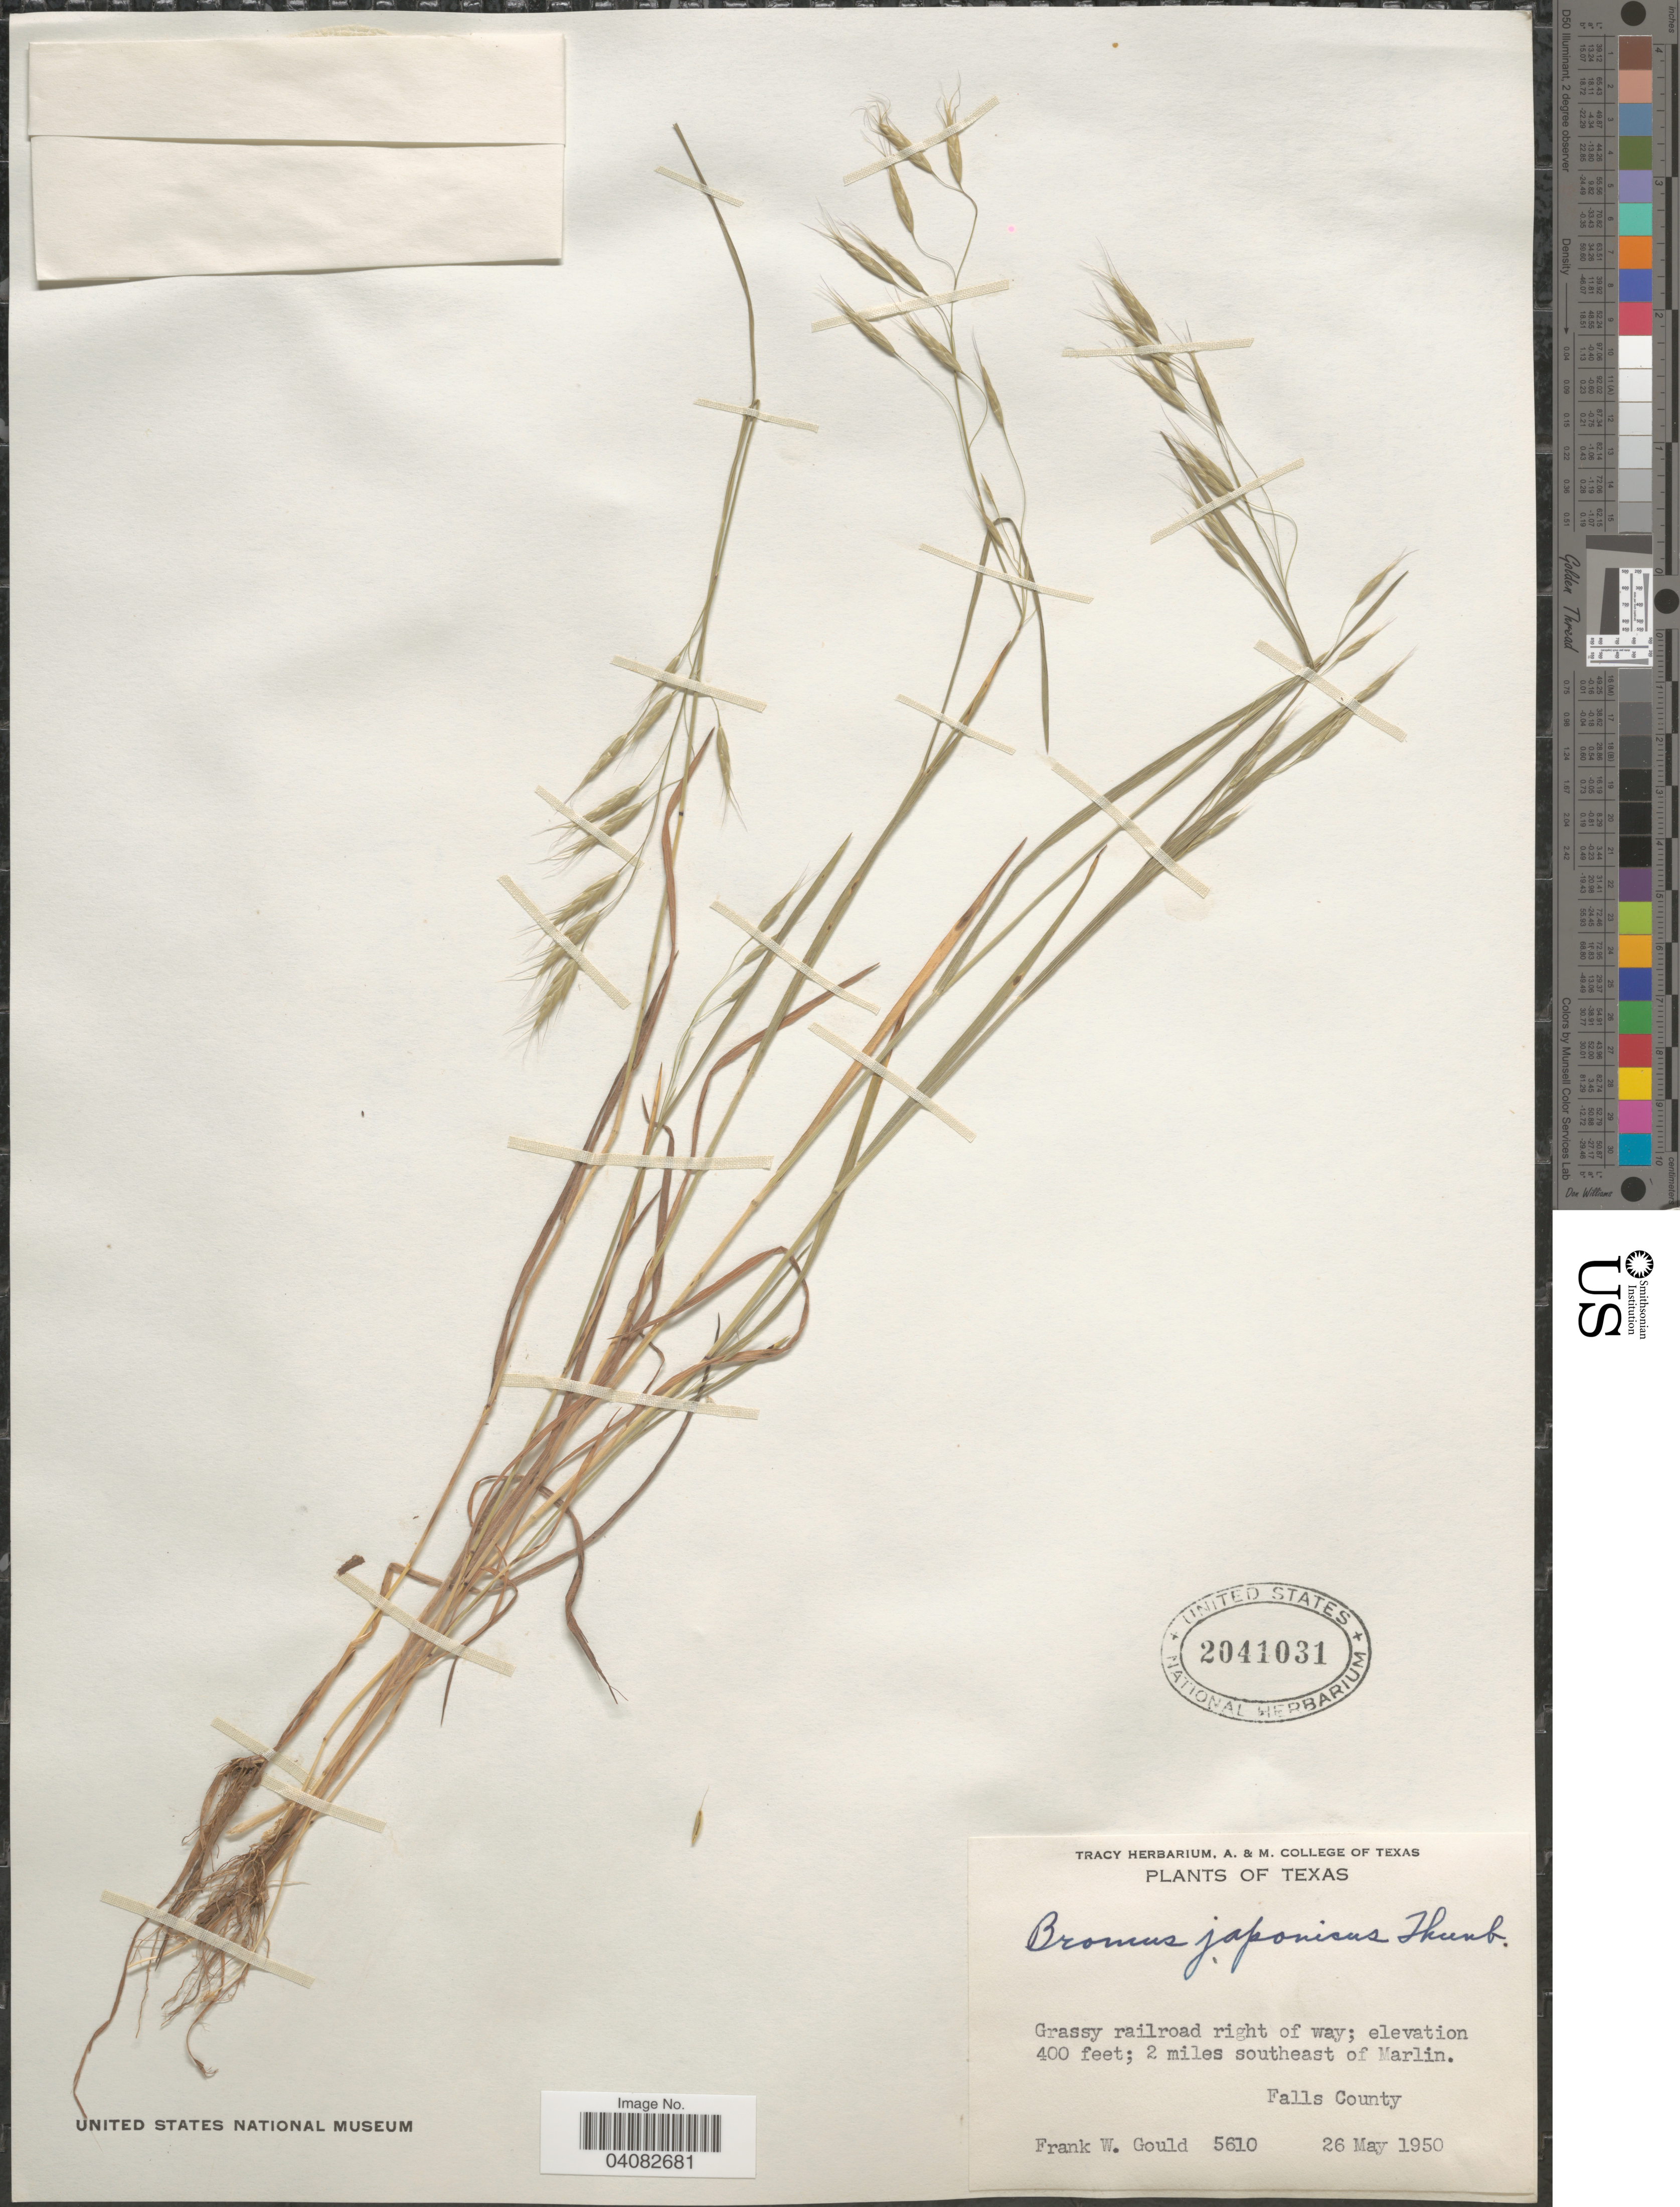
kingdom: Plantae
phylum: Tracheophyta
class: Liliopsida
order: Poales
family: Poaceae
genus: Bromus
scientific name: Bromus japonicus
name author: Houtt.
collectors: F. W. Gould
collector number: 5610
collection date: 1950-05-26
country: United States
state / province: Texas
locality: Grassy railroad right of way; 2 miles southeast of Marlin. Falls County.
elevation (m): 122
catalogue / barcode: US 2041031